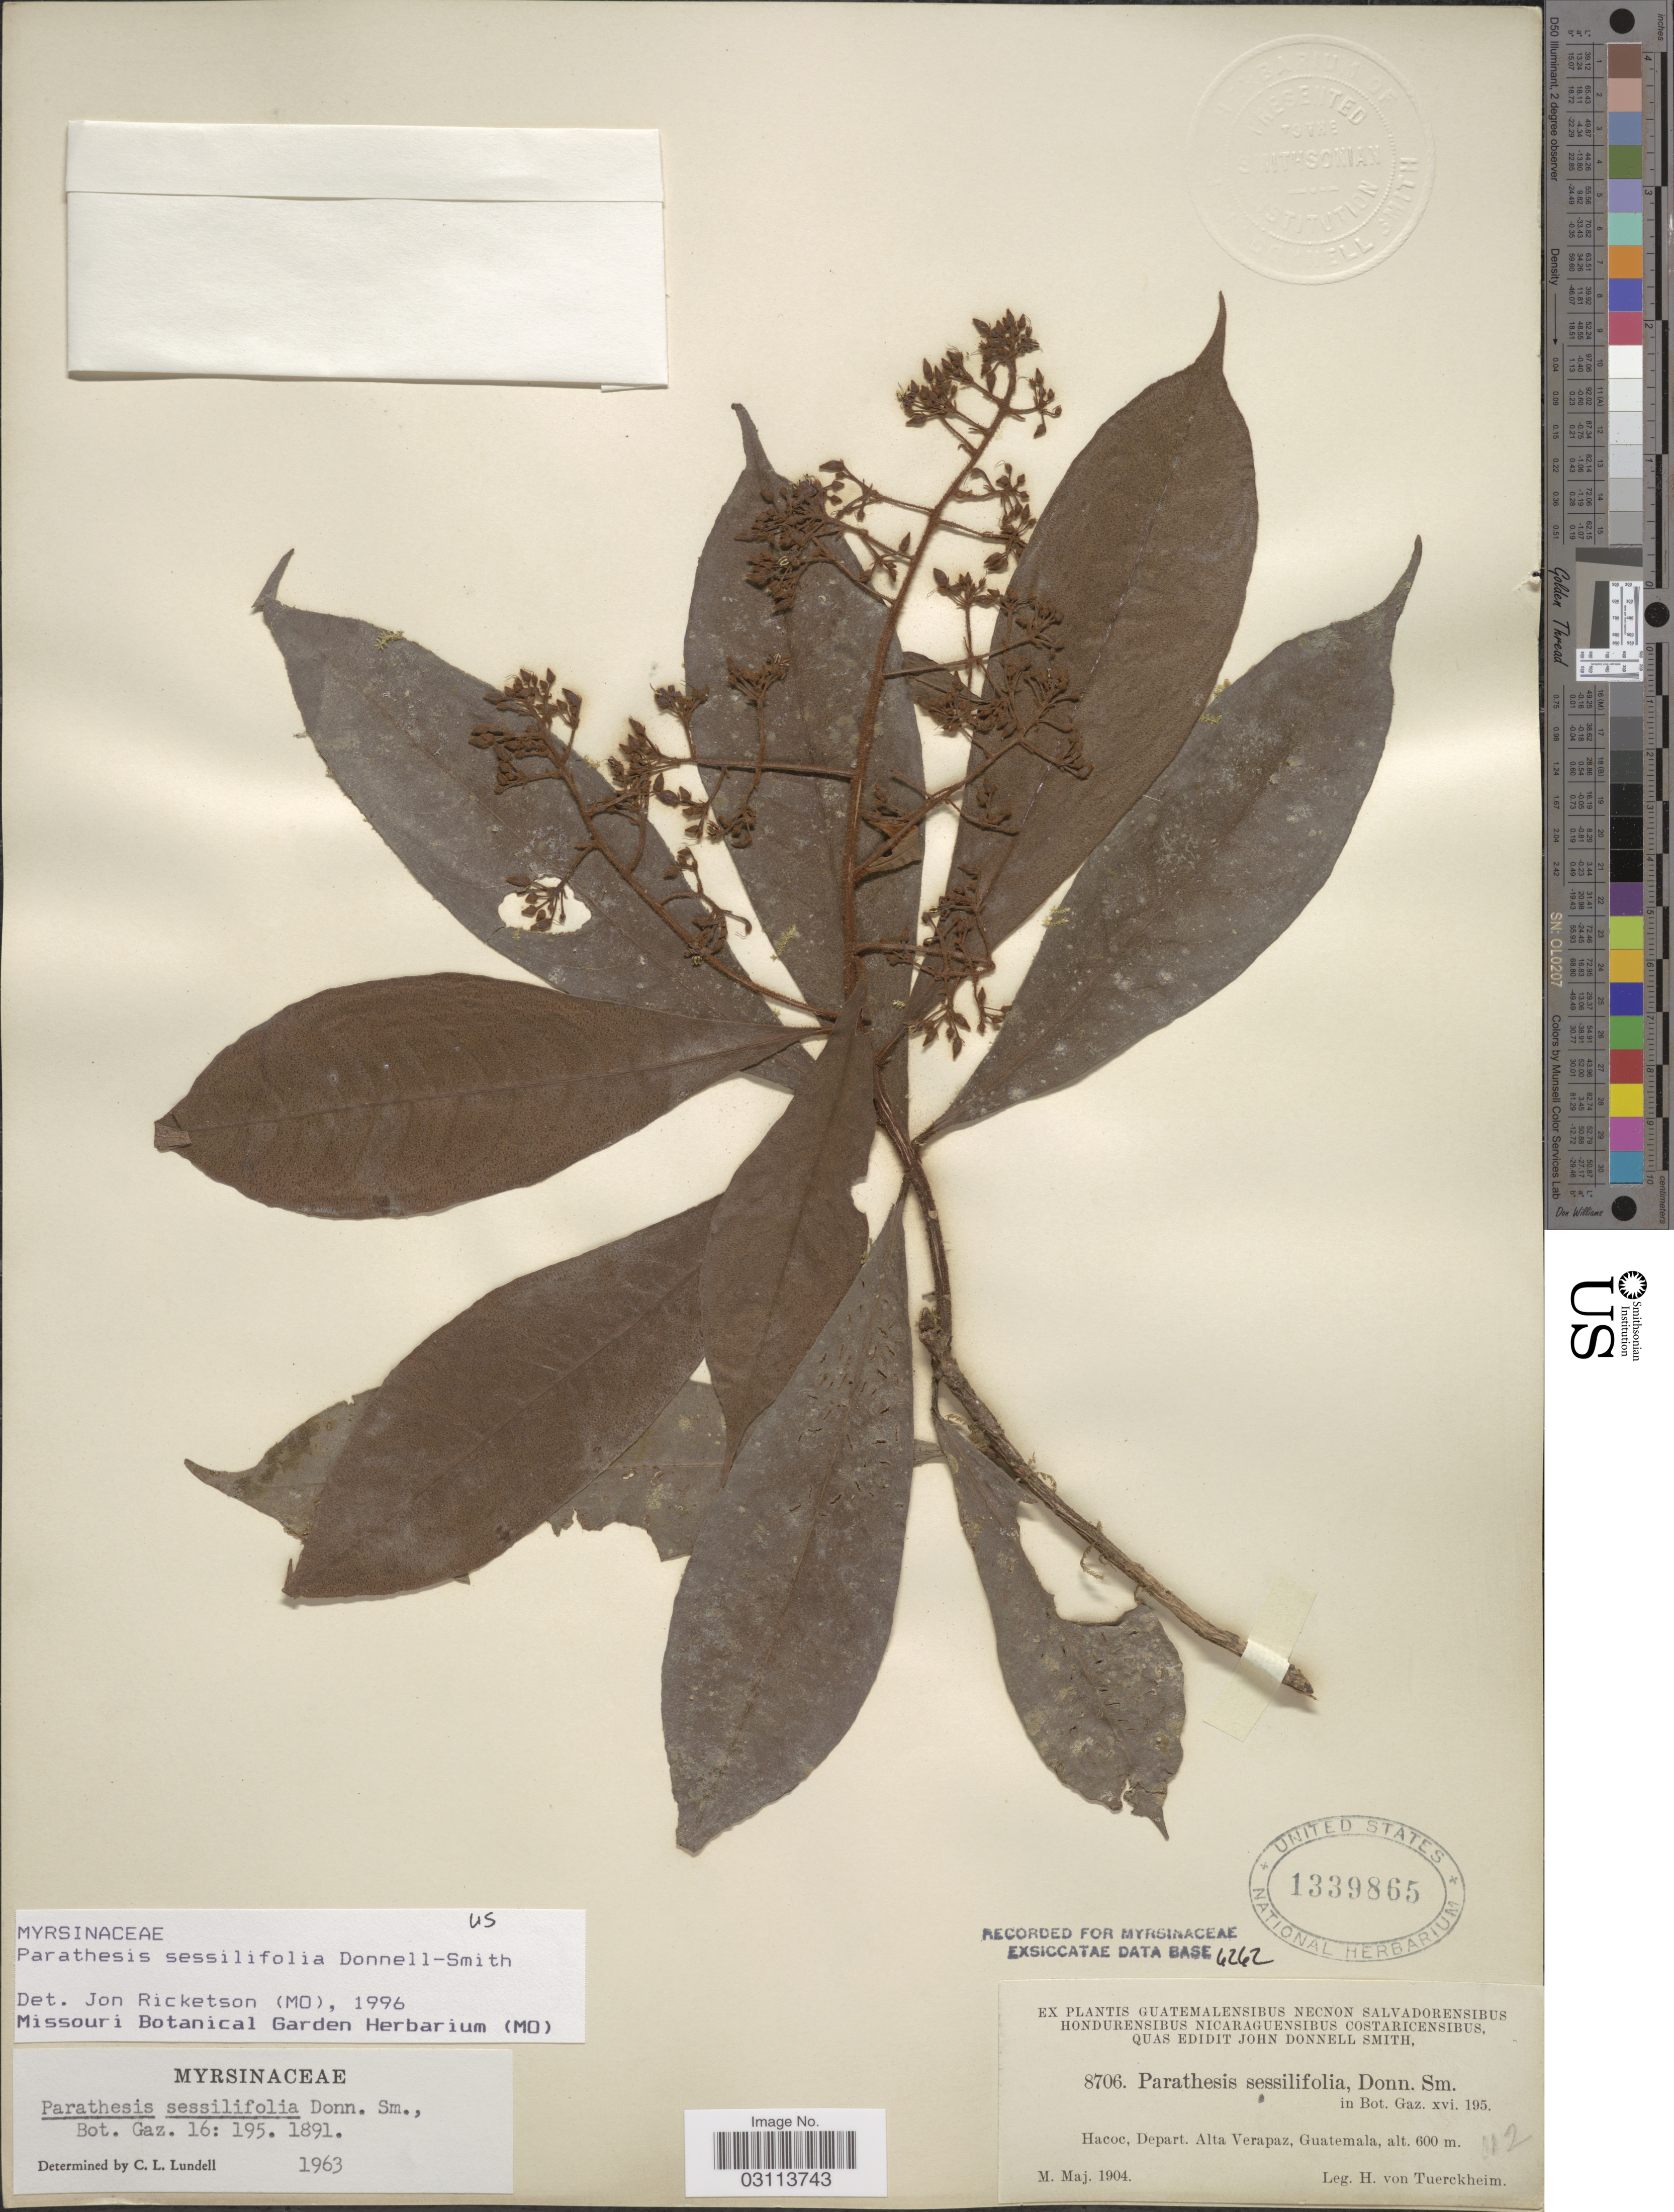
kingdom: Plantae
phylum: Tracheophyta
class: Magnoliopsida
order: Ericales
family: Primulaceae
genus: Parathesis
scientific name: Parathesis sessilifolia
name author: Donn. Sm.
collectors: H. von Türckheim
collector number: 8706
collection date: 1904-05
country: Guatemala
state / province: Alta Verapaz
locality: Hacoc, Depart. Alta Verapaz.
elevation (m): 600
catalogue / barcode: US 1339865